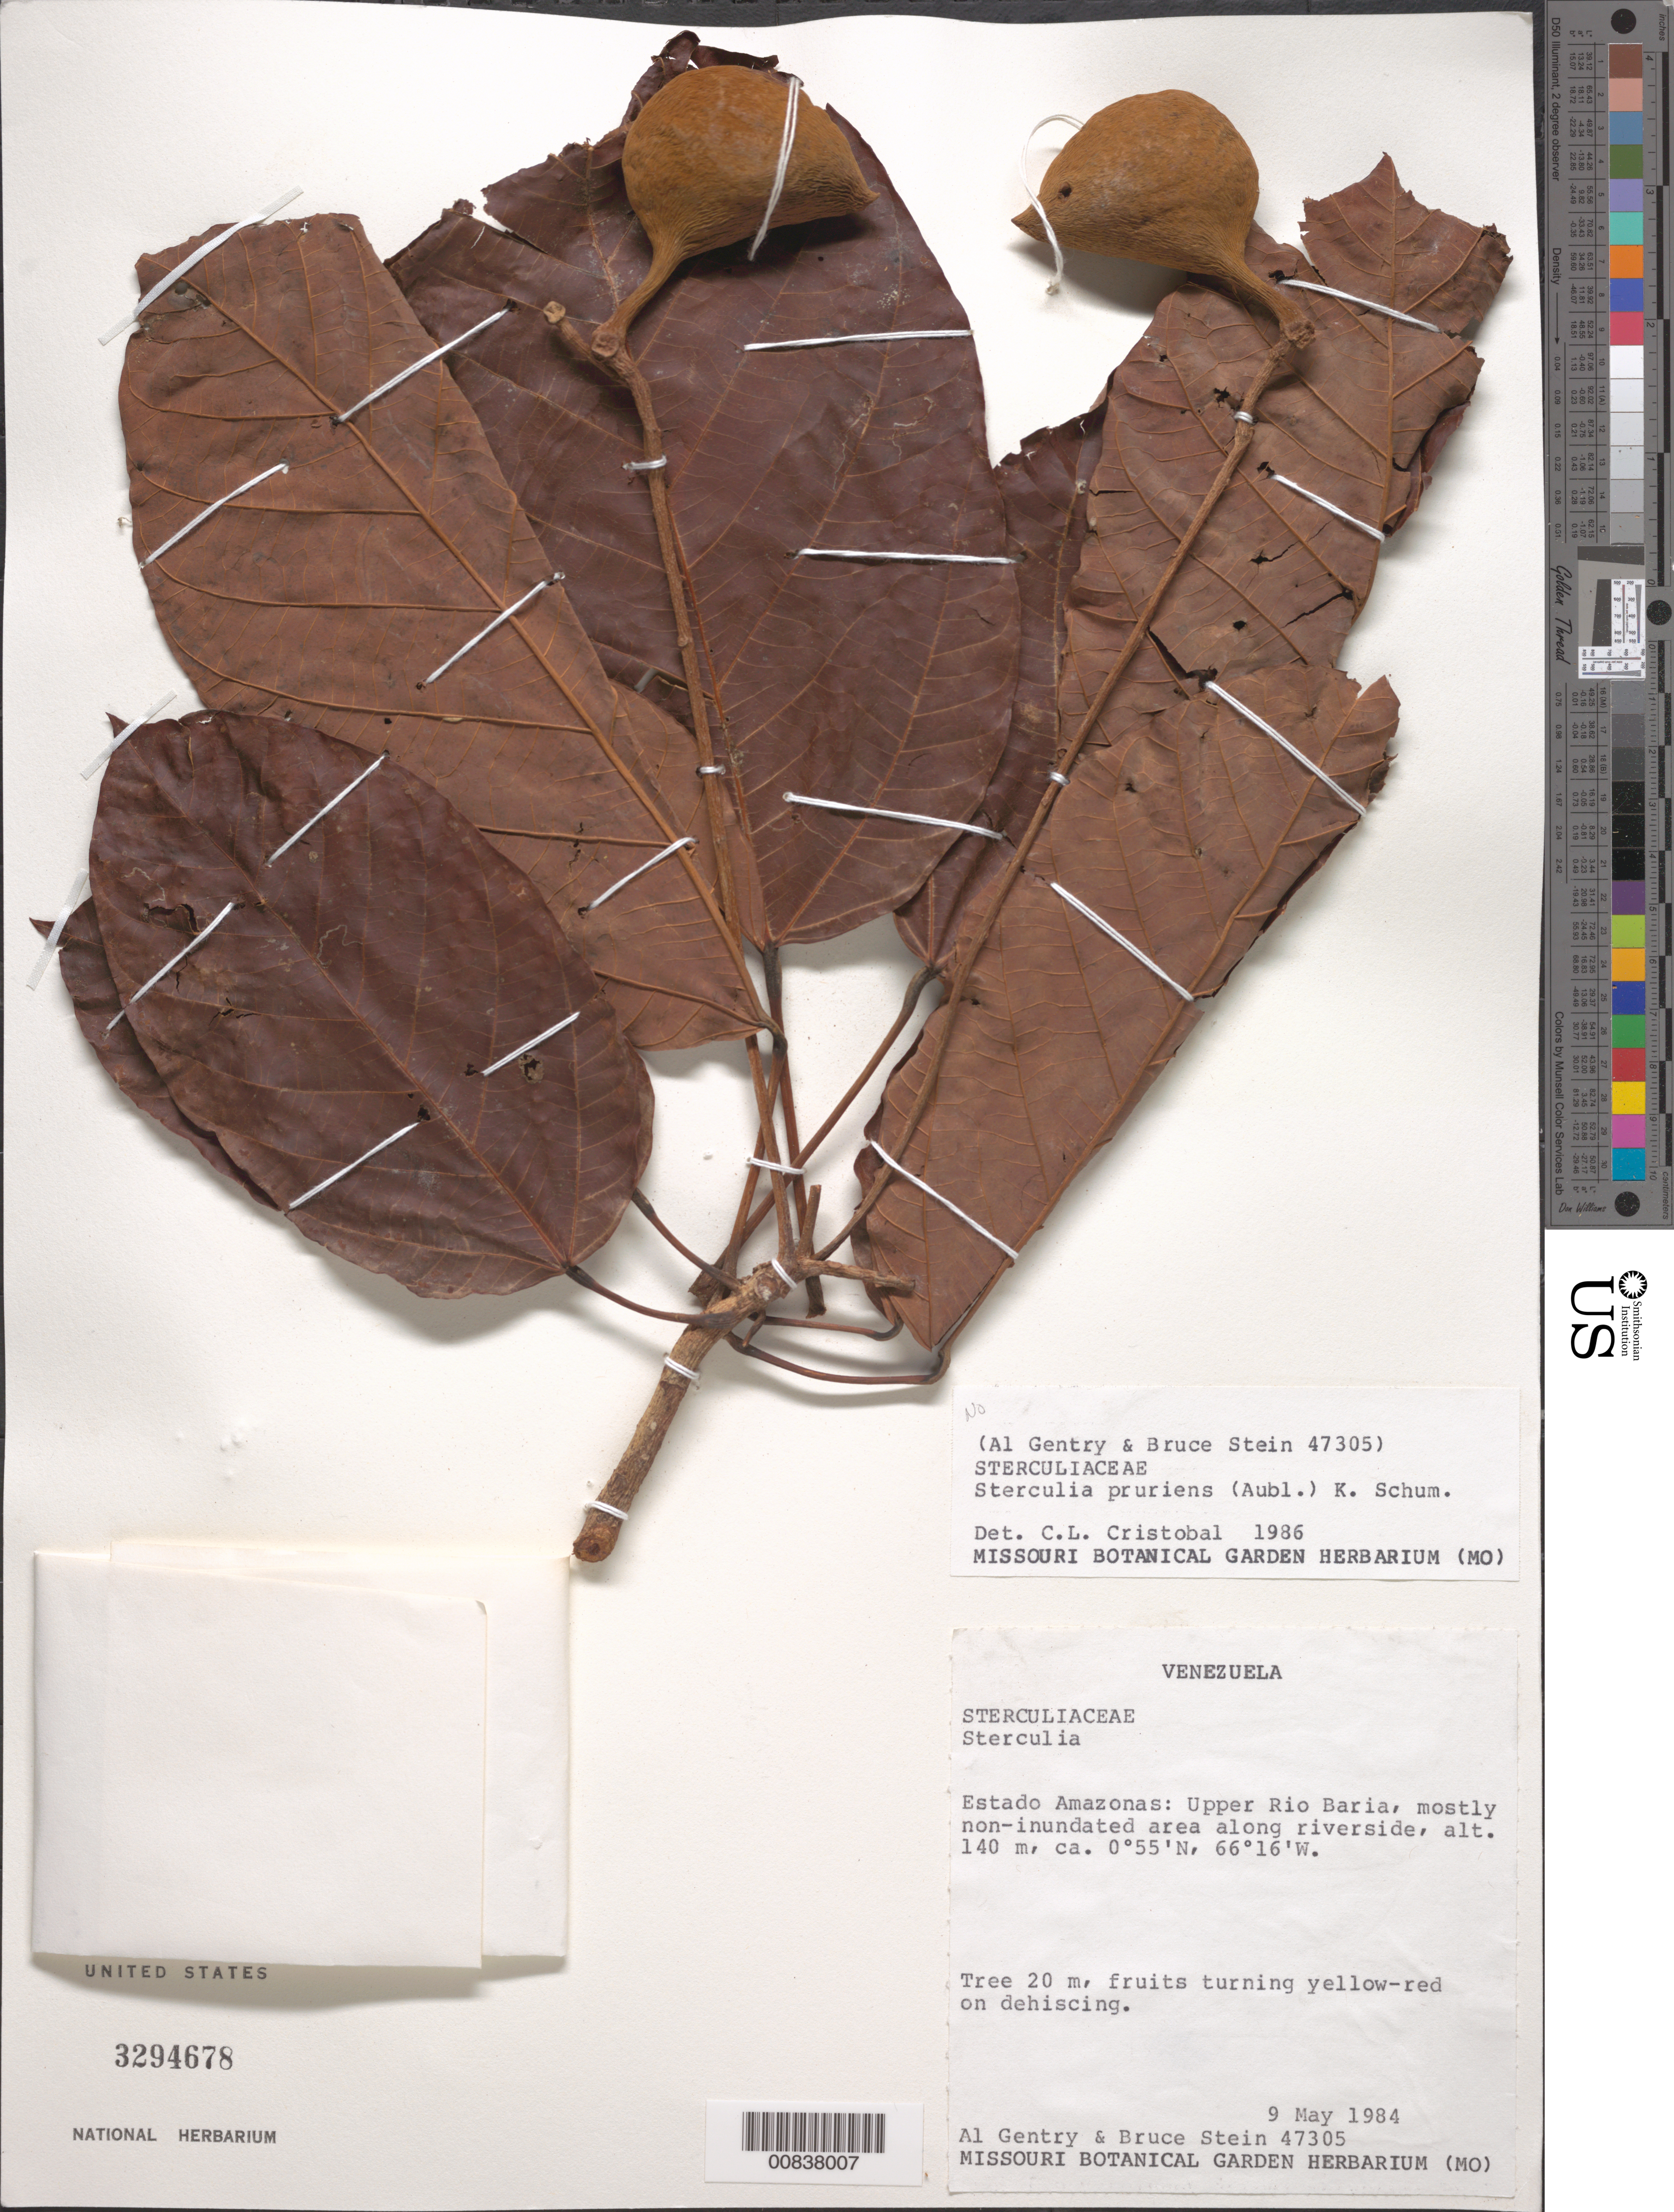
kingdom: Plantae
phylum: Tracheophyta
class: Magnoliopsida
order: Malvales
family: Malvaceae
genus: Sterculia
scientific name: Sterculia pruriens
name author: (Aubl.) K. Schum.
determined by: Cristóbal, C. L.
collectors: A. H. Gentry & B. Stein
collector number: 47305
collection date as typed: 9-May-84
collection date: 1984-05-09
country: Venezuela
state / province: Amazonas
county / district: Río Negro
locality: Río Baria, upper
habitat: Mostly non-inundated area along riverside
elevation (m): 140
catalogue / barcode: US 3294678